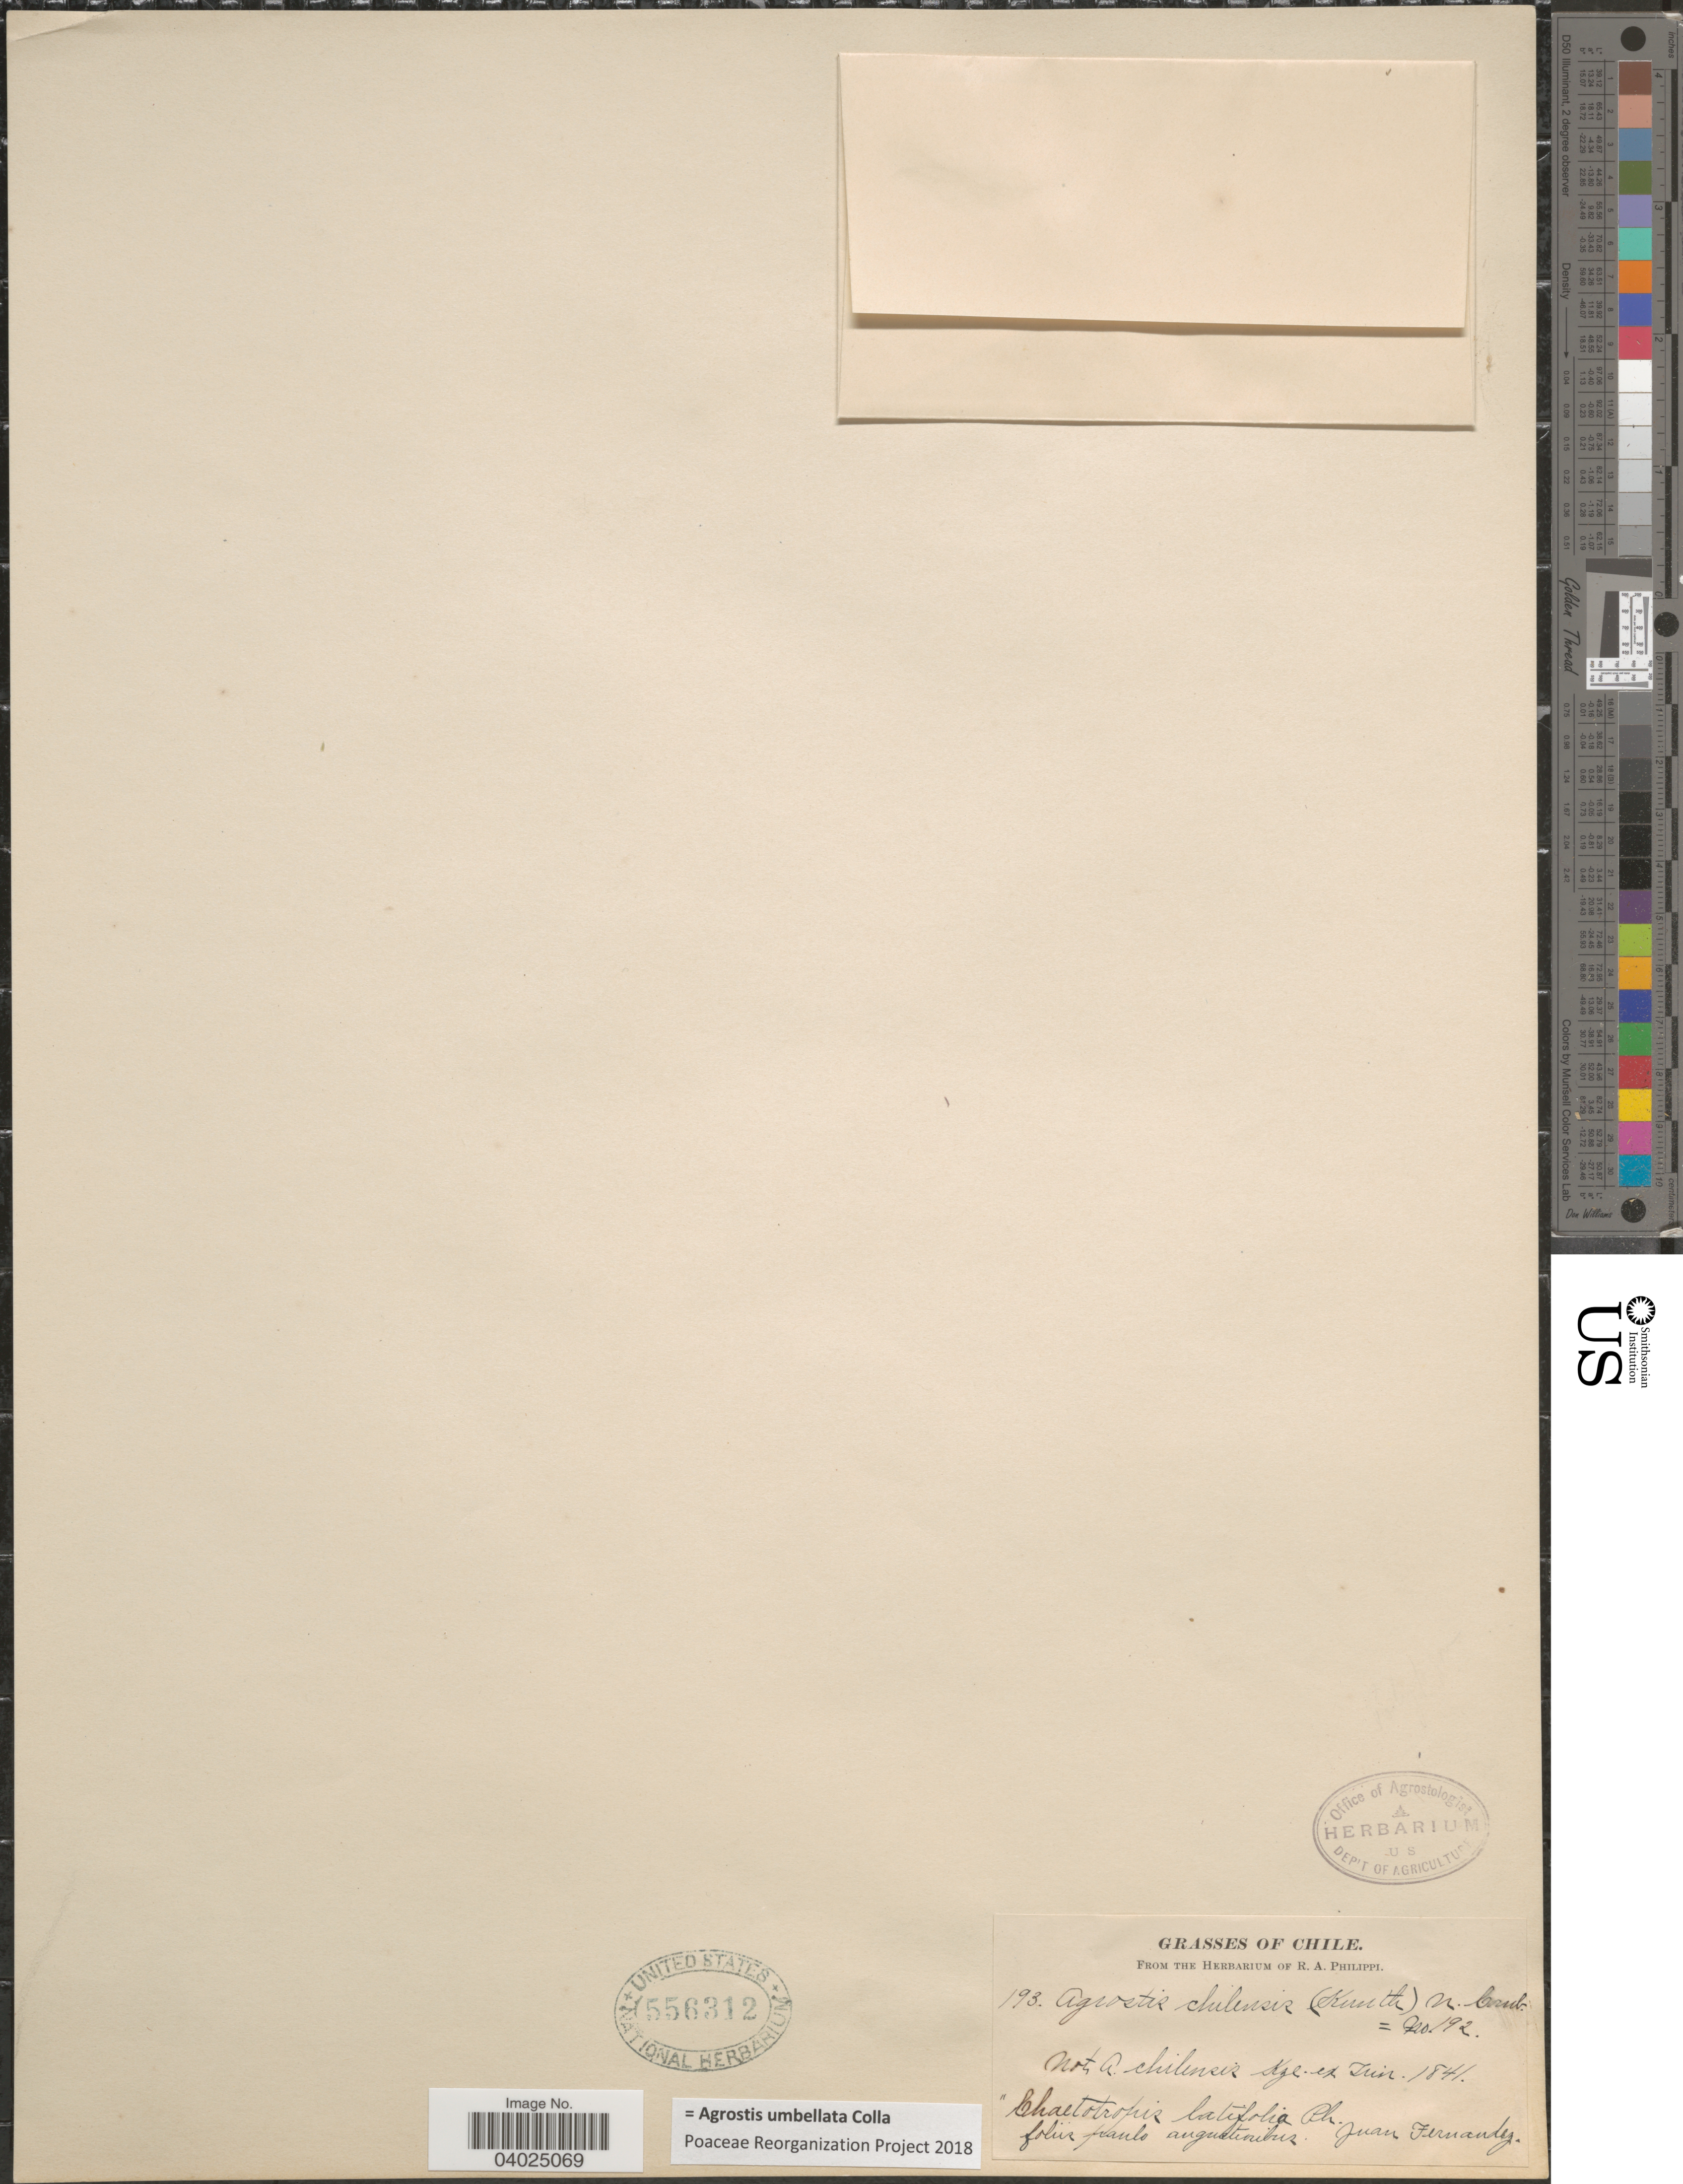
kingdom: Plantae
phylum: Tracheophyta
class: Liliopsida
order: Poales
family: Poaceae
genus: Agrostis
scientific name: Agrostis umbellata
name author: Colla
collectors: ex. herb. R.A. Philippi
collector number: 193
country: Chile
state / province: Valparaíso (V)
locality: Juan Fernandez.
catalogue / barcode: US 556312